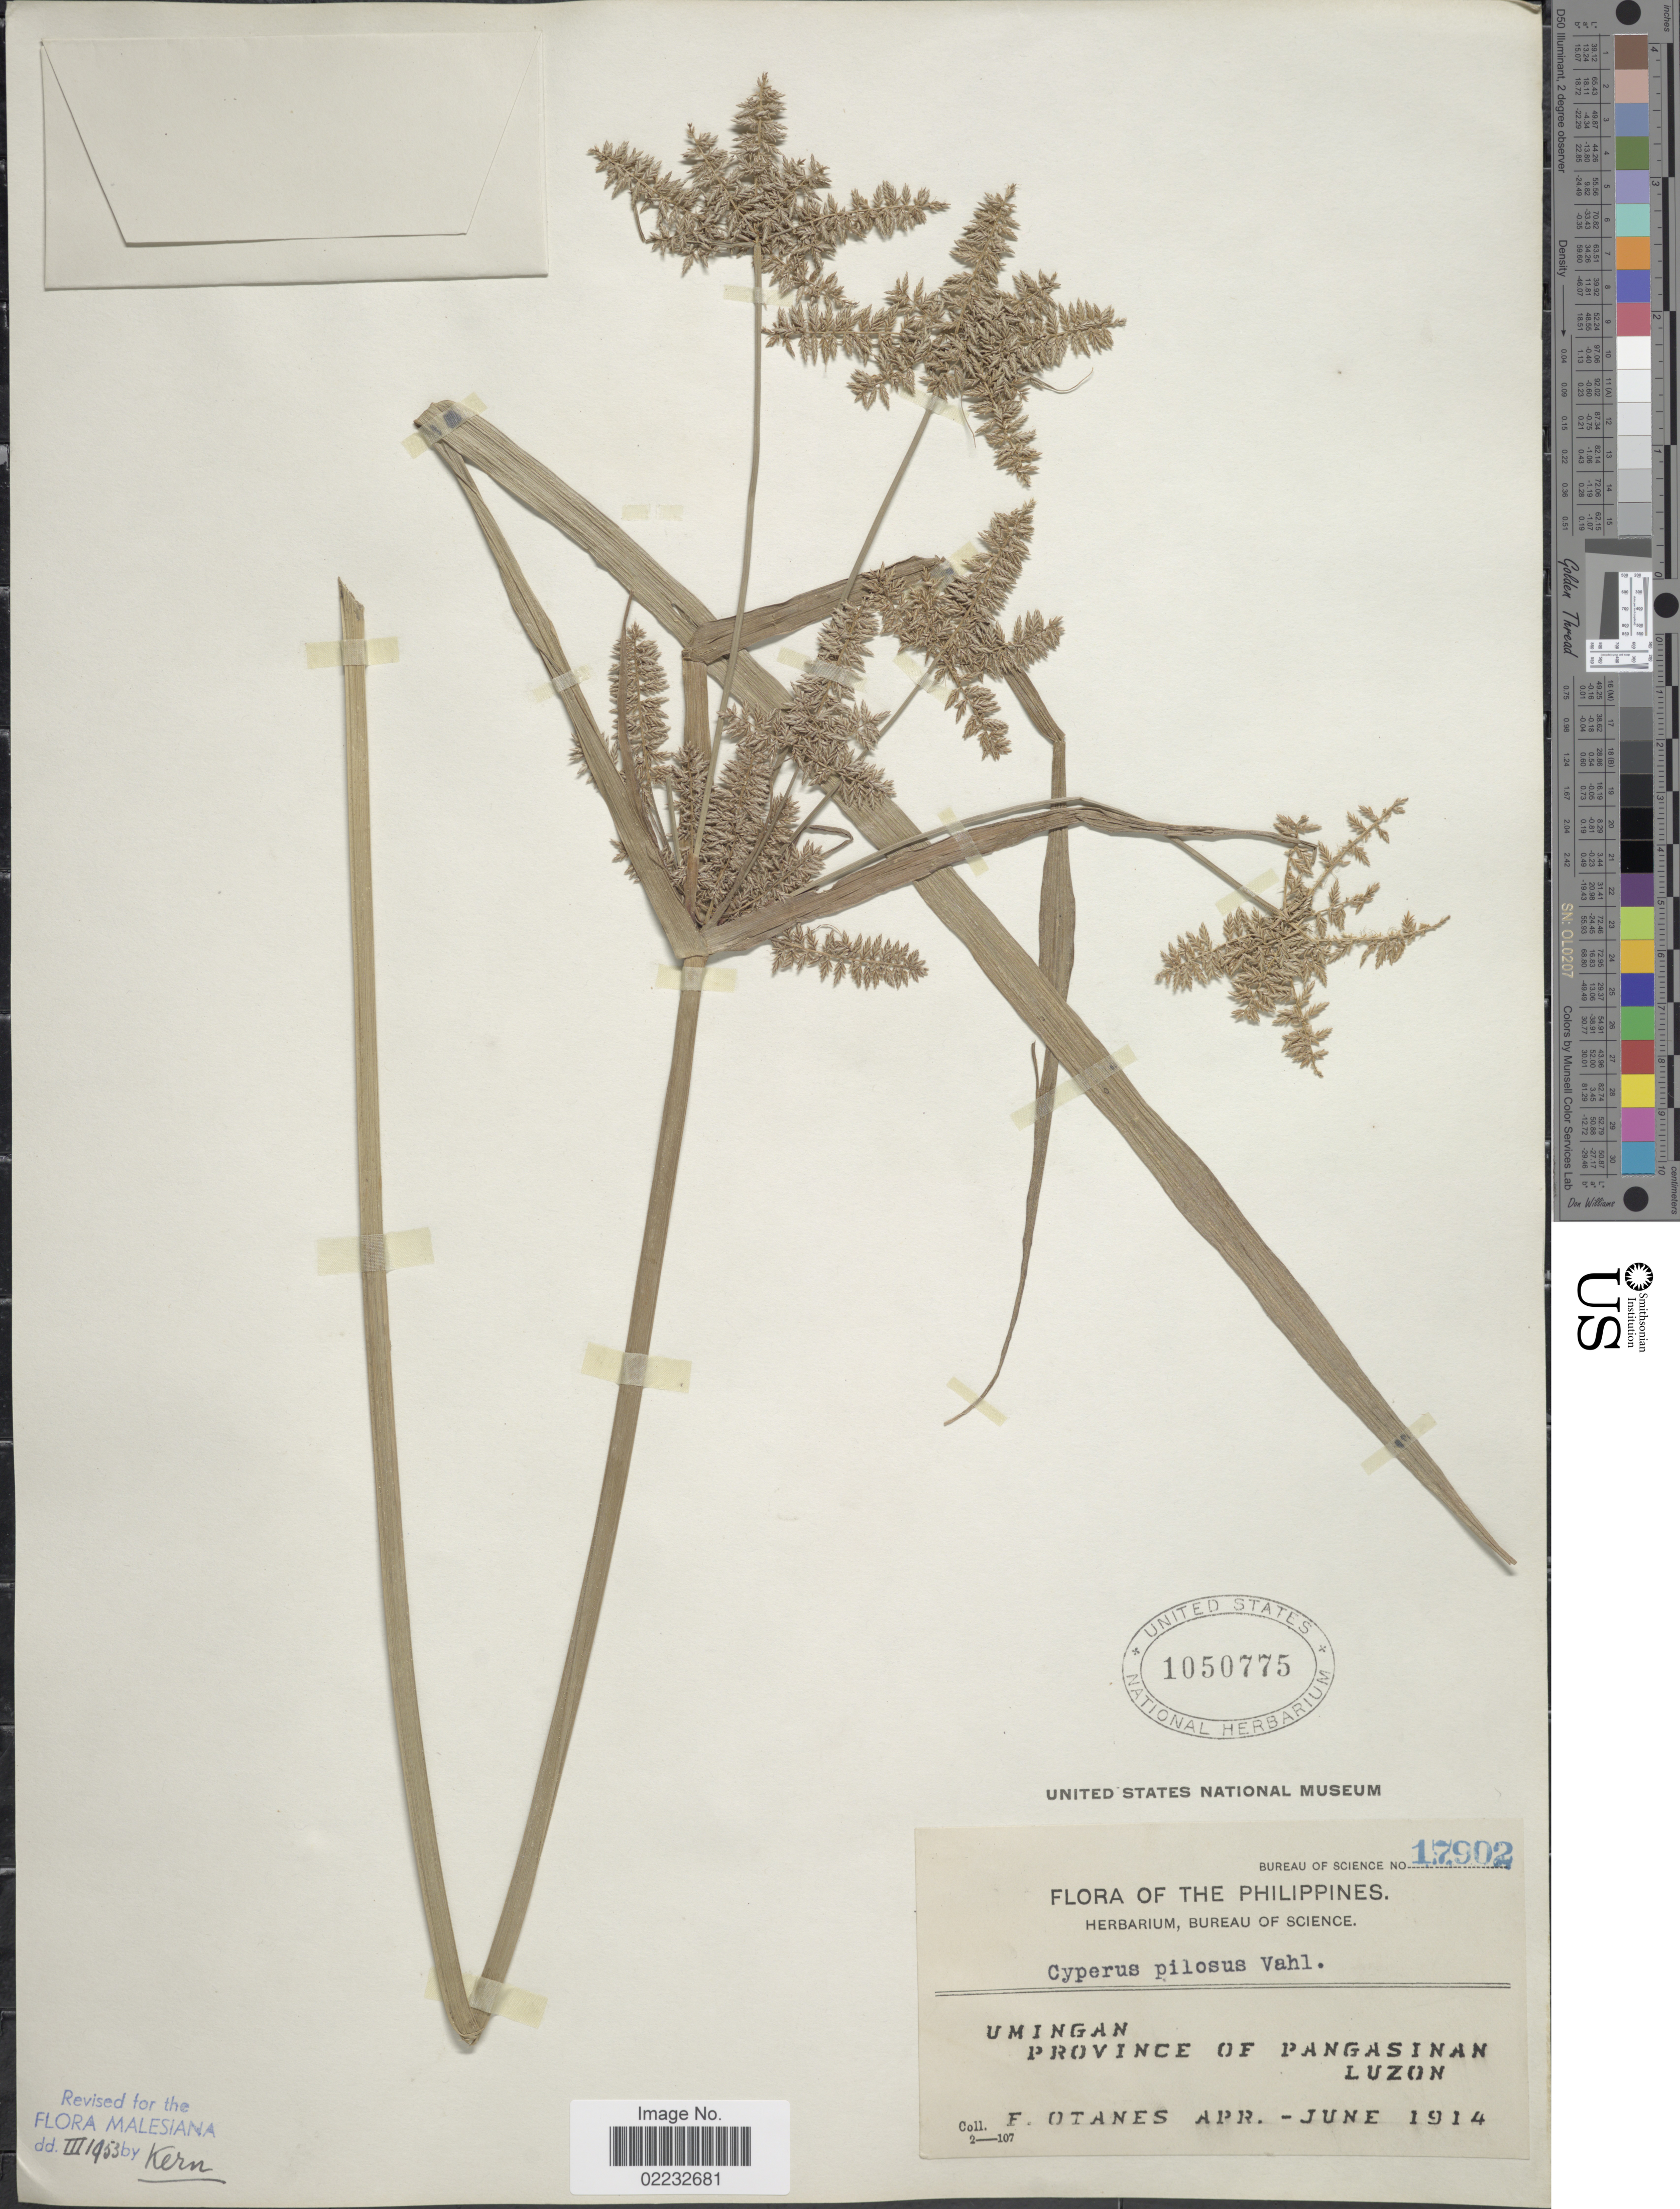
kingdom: Plantae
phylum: Tracheophyta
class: Liliopsida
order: Poales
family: Cyperaceae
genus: Cyperus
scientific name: Cyperus pilosus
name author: Vahl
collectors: F. Q. Otanes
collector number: Bureau of Science 17902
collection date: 1914-04/1914-06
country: Philippines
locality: Umingan. Province of Pangasinan. Luzon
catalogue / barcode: US 1050775